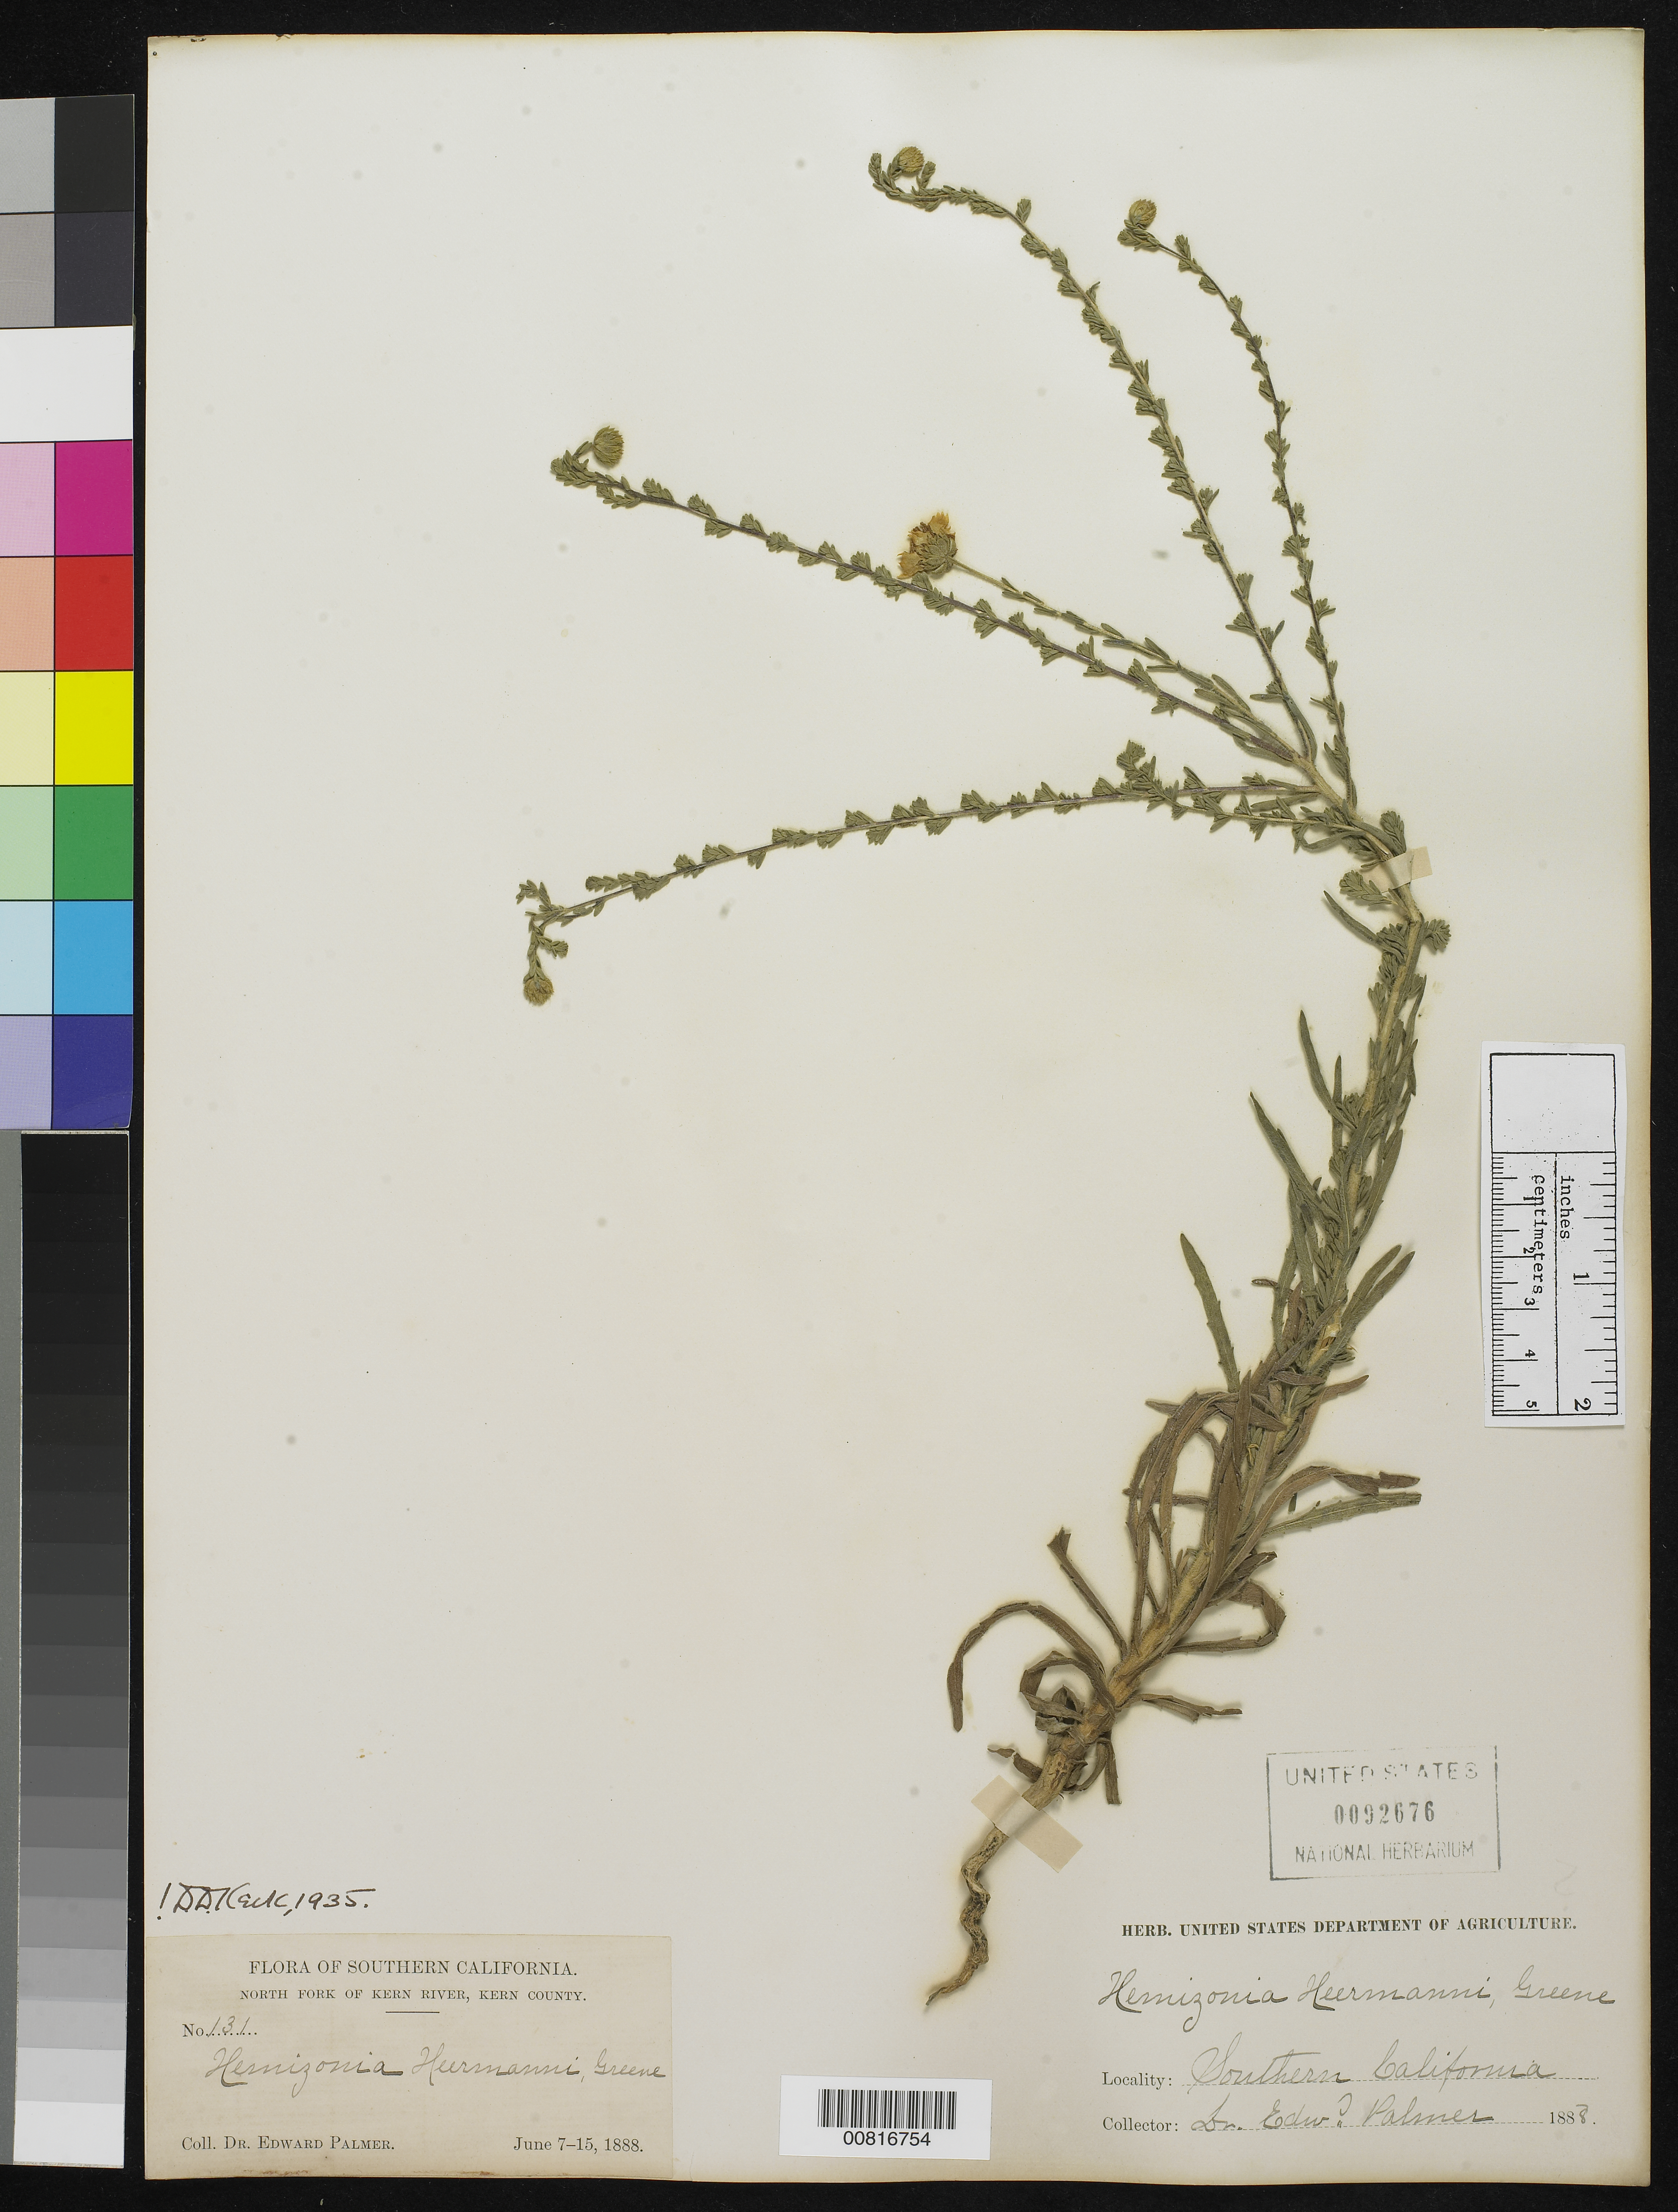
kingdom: Plantae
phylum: Tracheophyta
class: Magnoliopsida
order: Asterales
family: Asteraceae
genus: Hemizonia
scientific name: Hemizonia heermannii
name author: Greene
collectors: E. Palmer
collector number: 131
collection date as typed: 07 Jun 1888 to 15 Jun 1888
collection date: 1888-06-07/1888-06-15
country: United States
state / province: California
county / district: Kern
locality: North Fork of Kern River, Kern County, California.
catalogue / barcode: US 92676